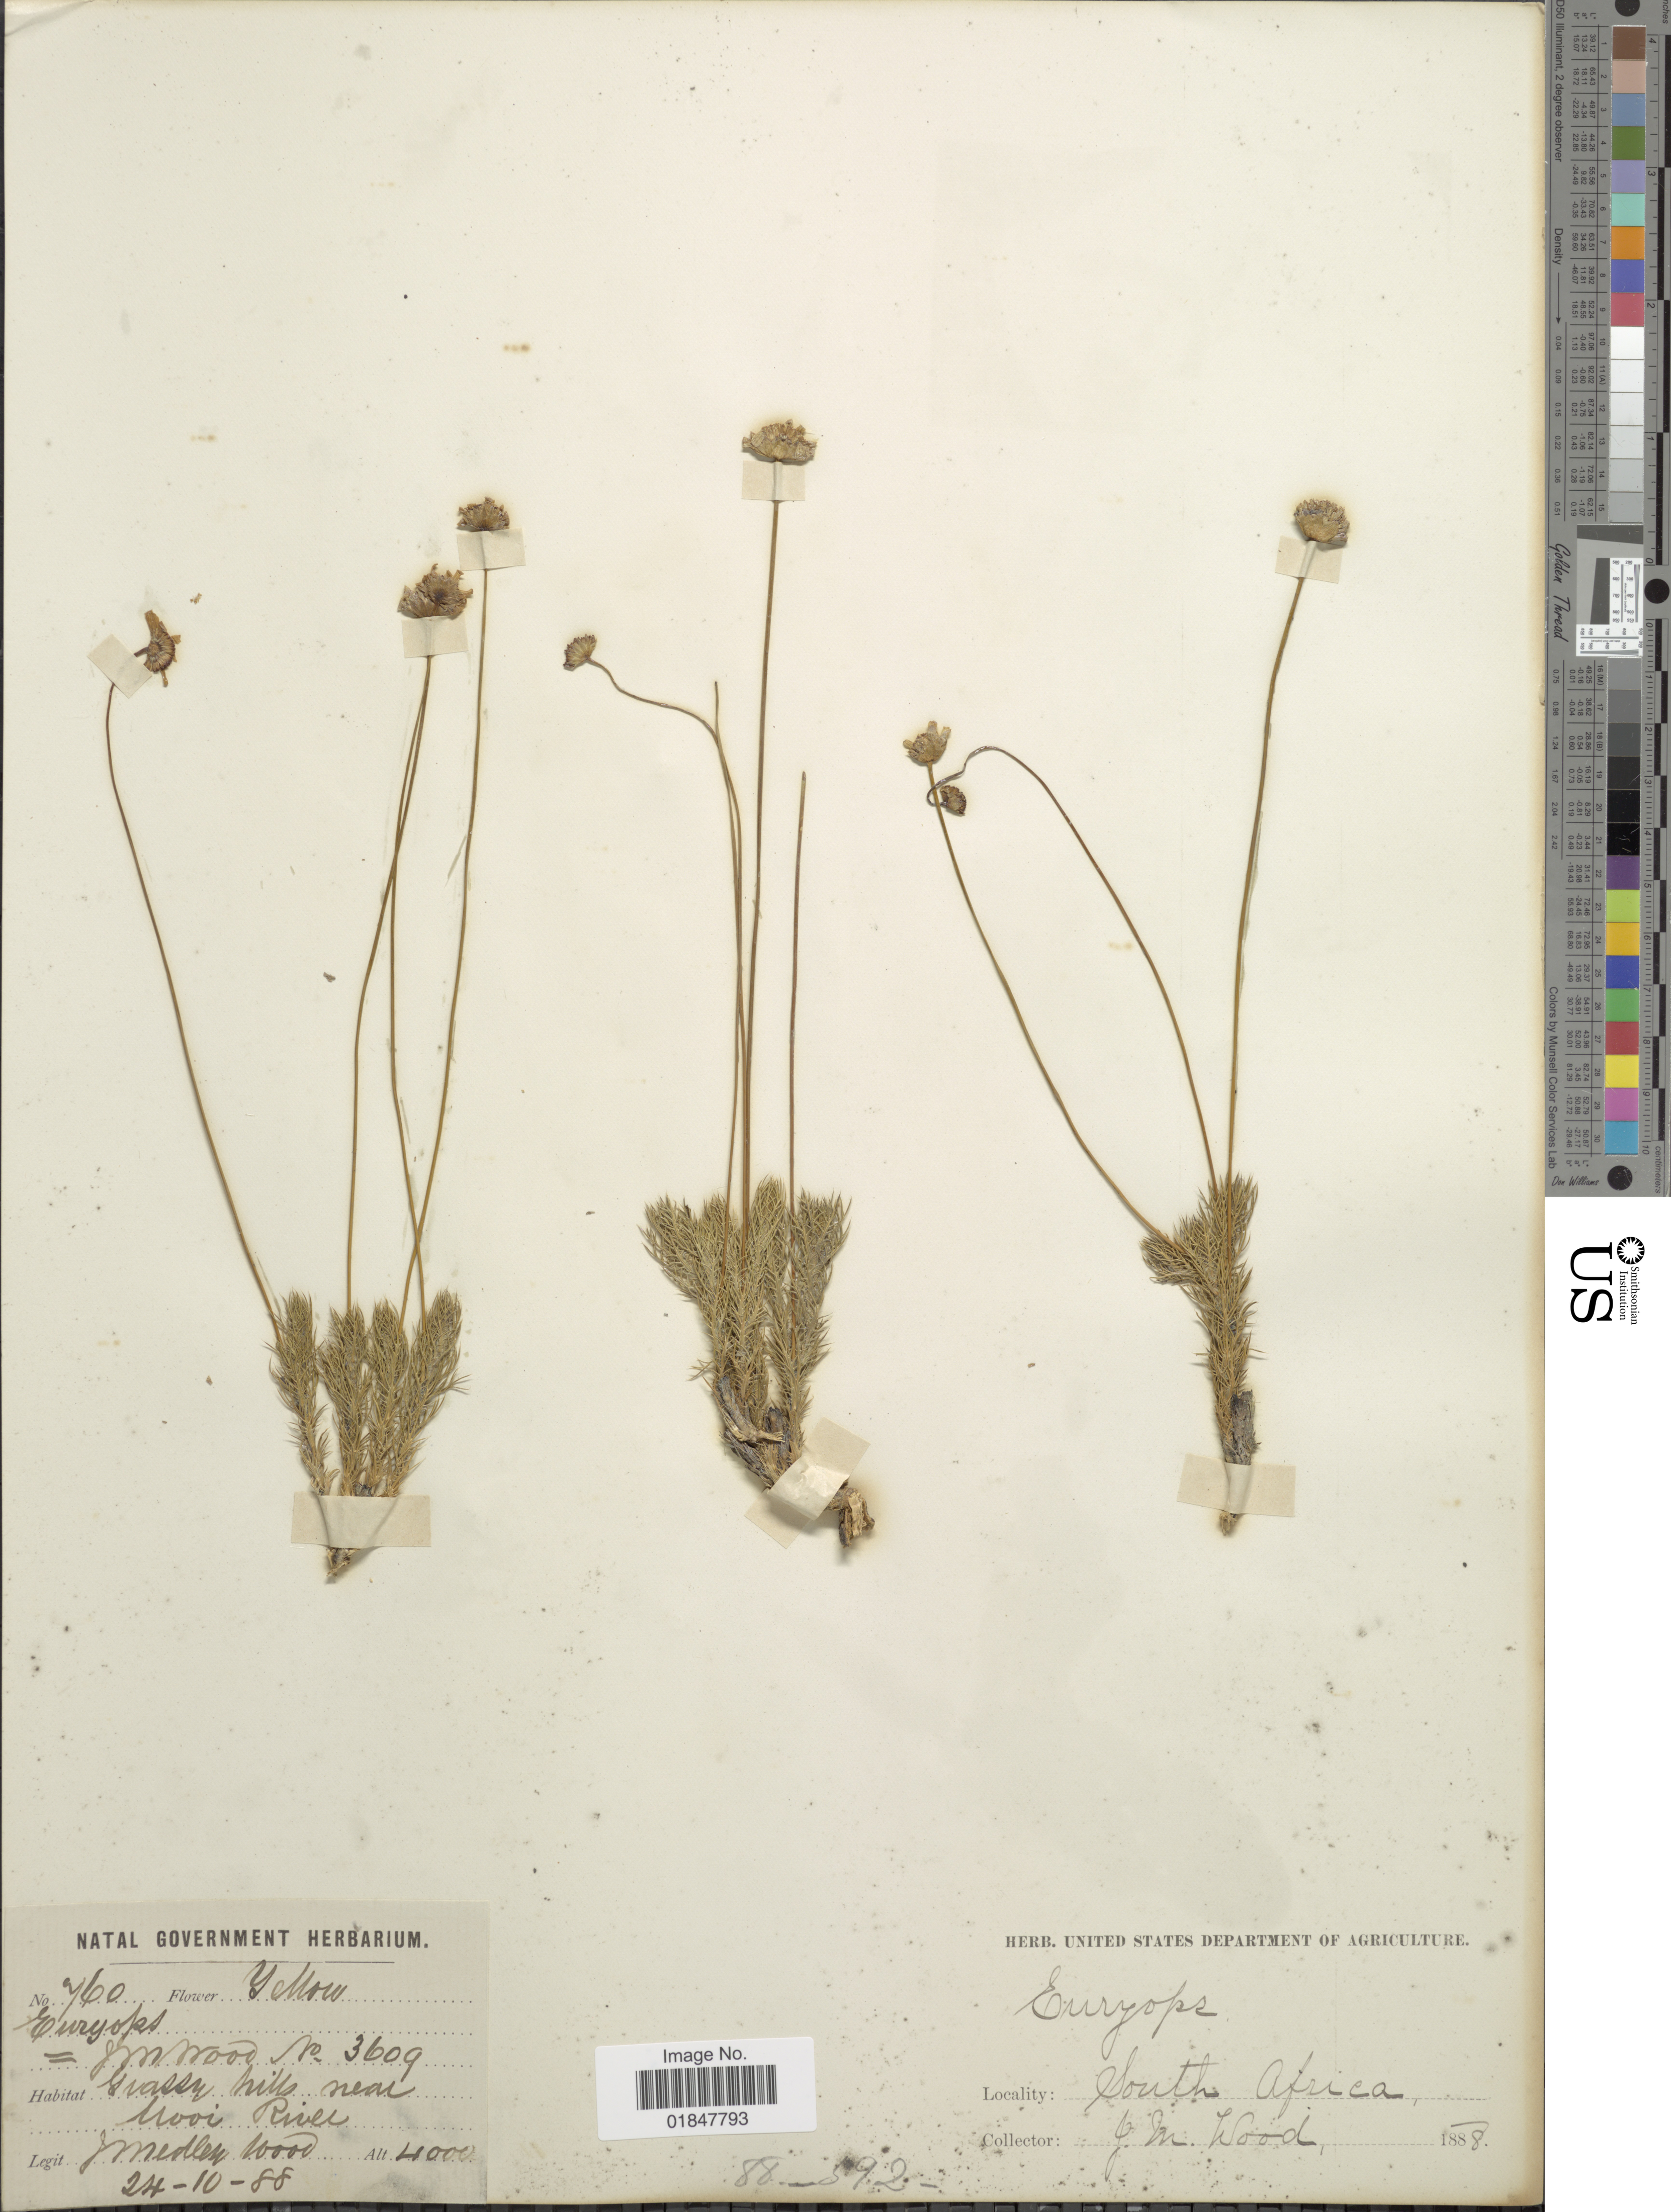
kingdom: Plantae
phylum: Tracheophyta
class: Magnoliopsida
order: Asterales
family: Asteraceae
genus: Euryops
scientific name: Euryops sp.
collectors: J. M. Wood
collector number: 760*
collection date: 1888-10-24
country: South Africa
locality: Grassy hills near Mooi River.